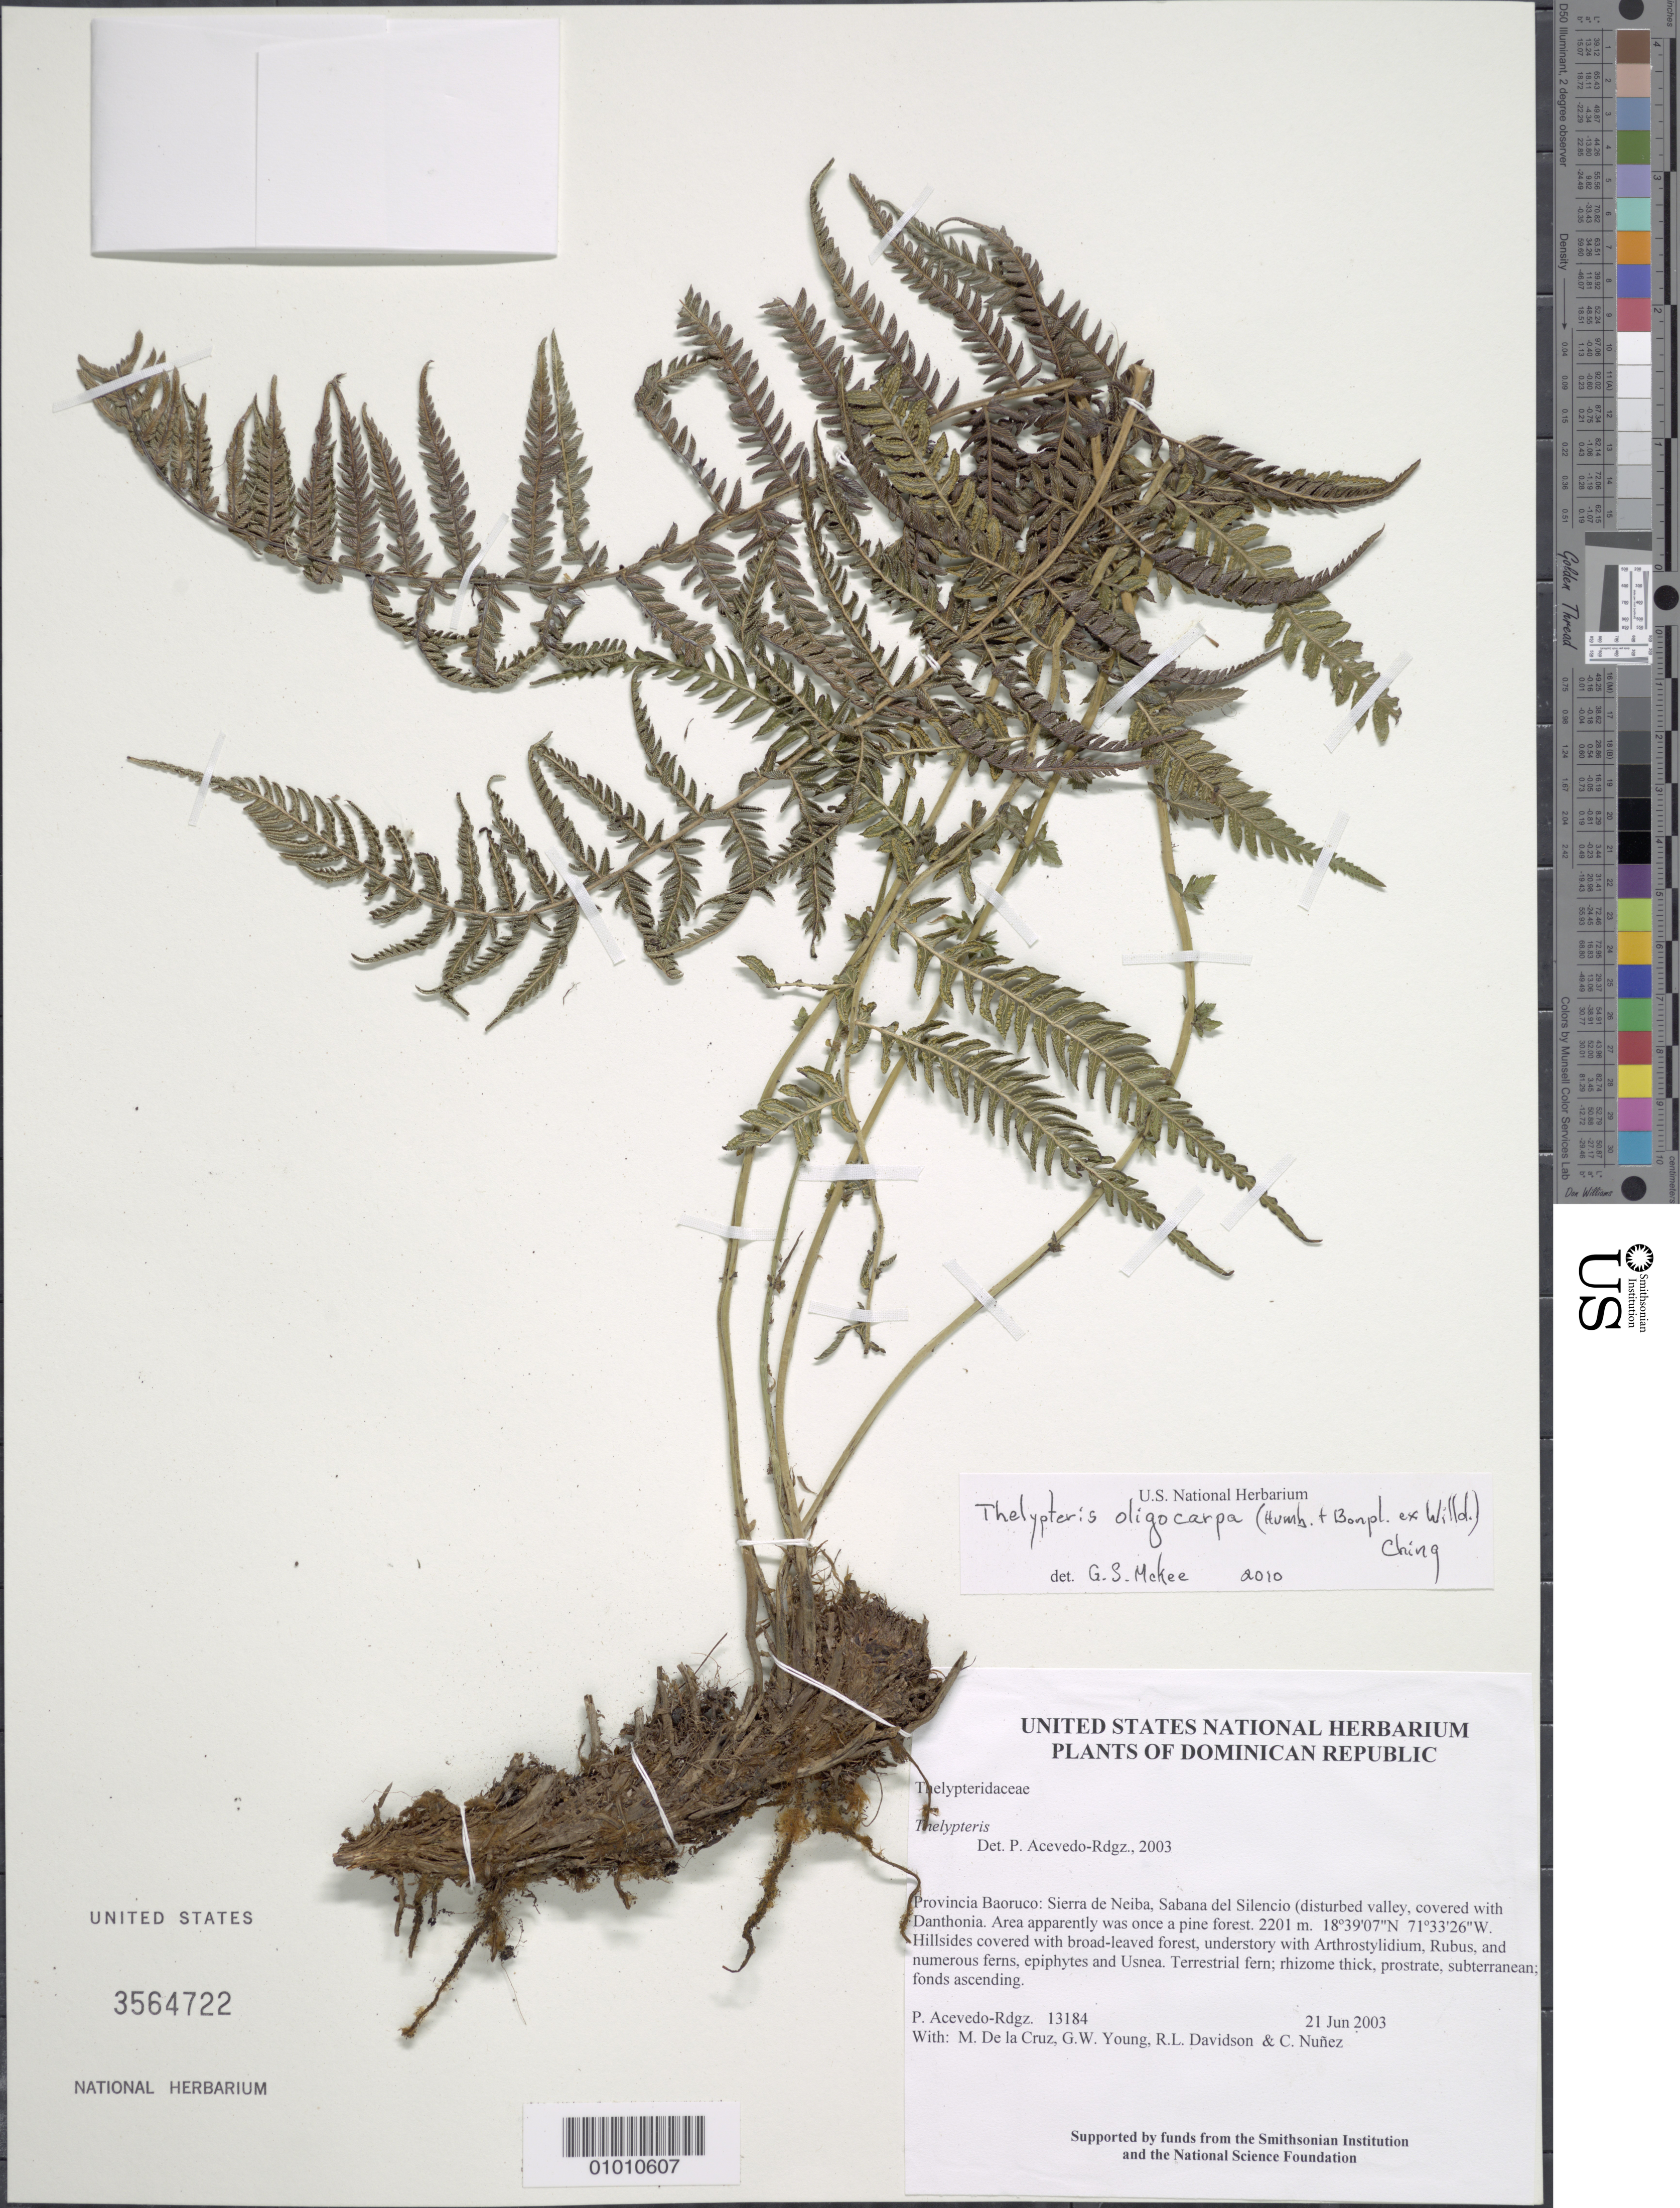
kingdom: Plantae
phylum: Tracheophyta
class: Polypodiopsida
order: Polypodiales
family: Thelypteridaceae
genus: Amauropelta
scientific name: Amauropelta oligocarpa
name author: (Humb. & Bonpl. ex Willd.) Pic. Serm.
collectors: P. Acevedo-Rodr., M. de la Cruz, J. Rawlins, G. Young, R. Davidson & C. Nunez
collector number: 13184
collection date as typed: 21 Jun 2003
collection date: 2003-06-21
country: Dominican Republic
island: Hispaniola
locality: Provincia Baoruco: Sierra de Neiba, Sabana del Silencio (disturbed valley, covered with Danthonia. Area apparently was once a pine forest.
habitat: Hillsides covered with broad-leaved forest, understory with Arthrostylidium, Rubus, and numerous ferns, epiphytes and Usnea.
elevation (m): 2201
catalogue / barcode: US 3564722